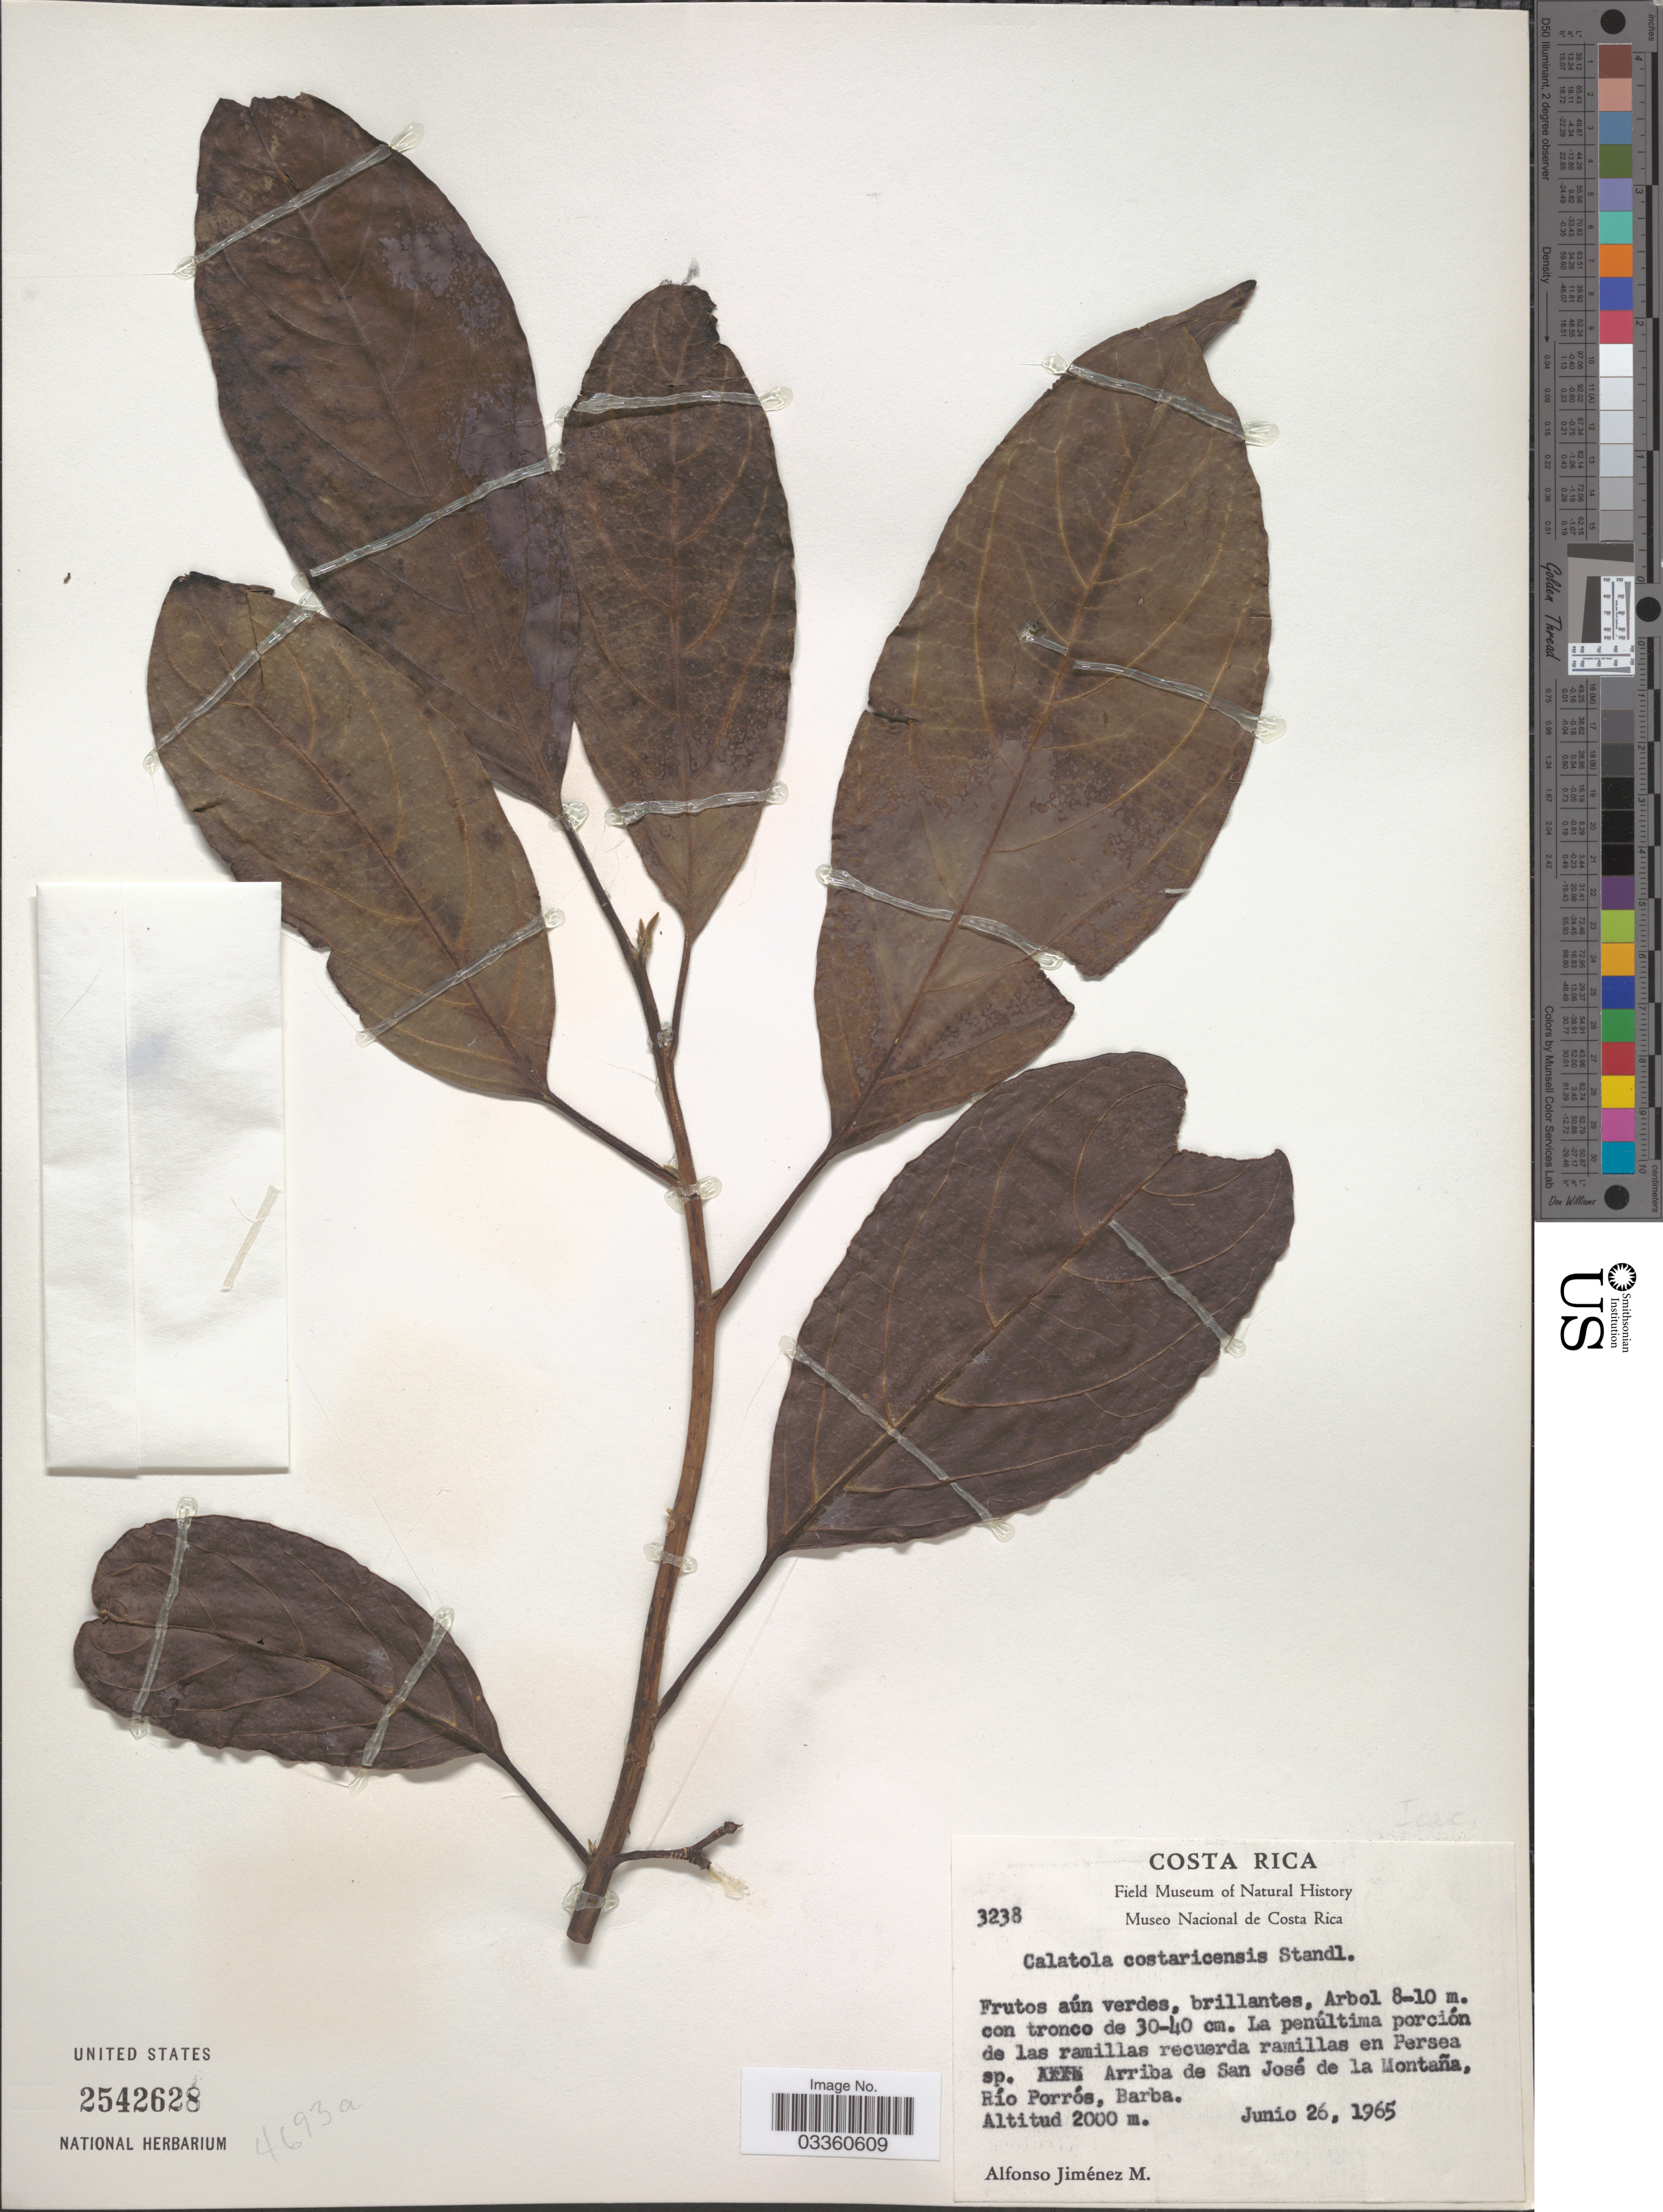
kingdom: Plantae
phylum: Tracheophyta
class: Magnoliopsida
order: Metteniusales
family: Metteniusaceae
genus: Calatola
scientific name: Calatola costaricensis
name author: Standl.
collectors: A. Jimenez M.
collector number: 3238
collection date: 1965-06-26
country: Costa Rica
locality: Arriba de San José de la Montaña, Río Porrós, Barba.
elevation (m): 2000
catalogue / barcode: US 2542628